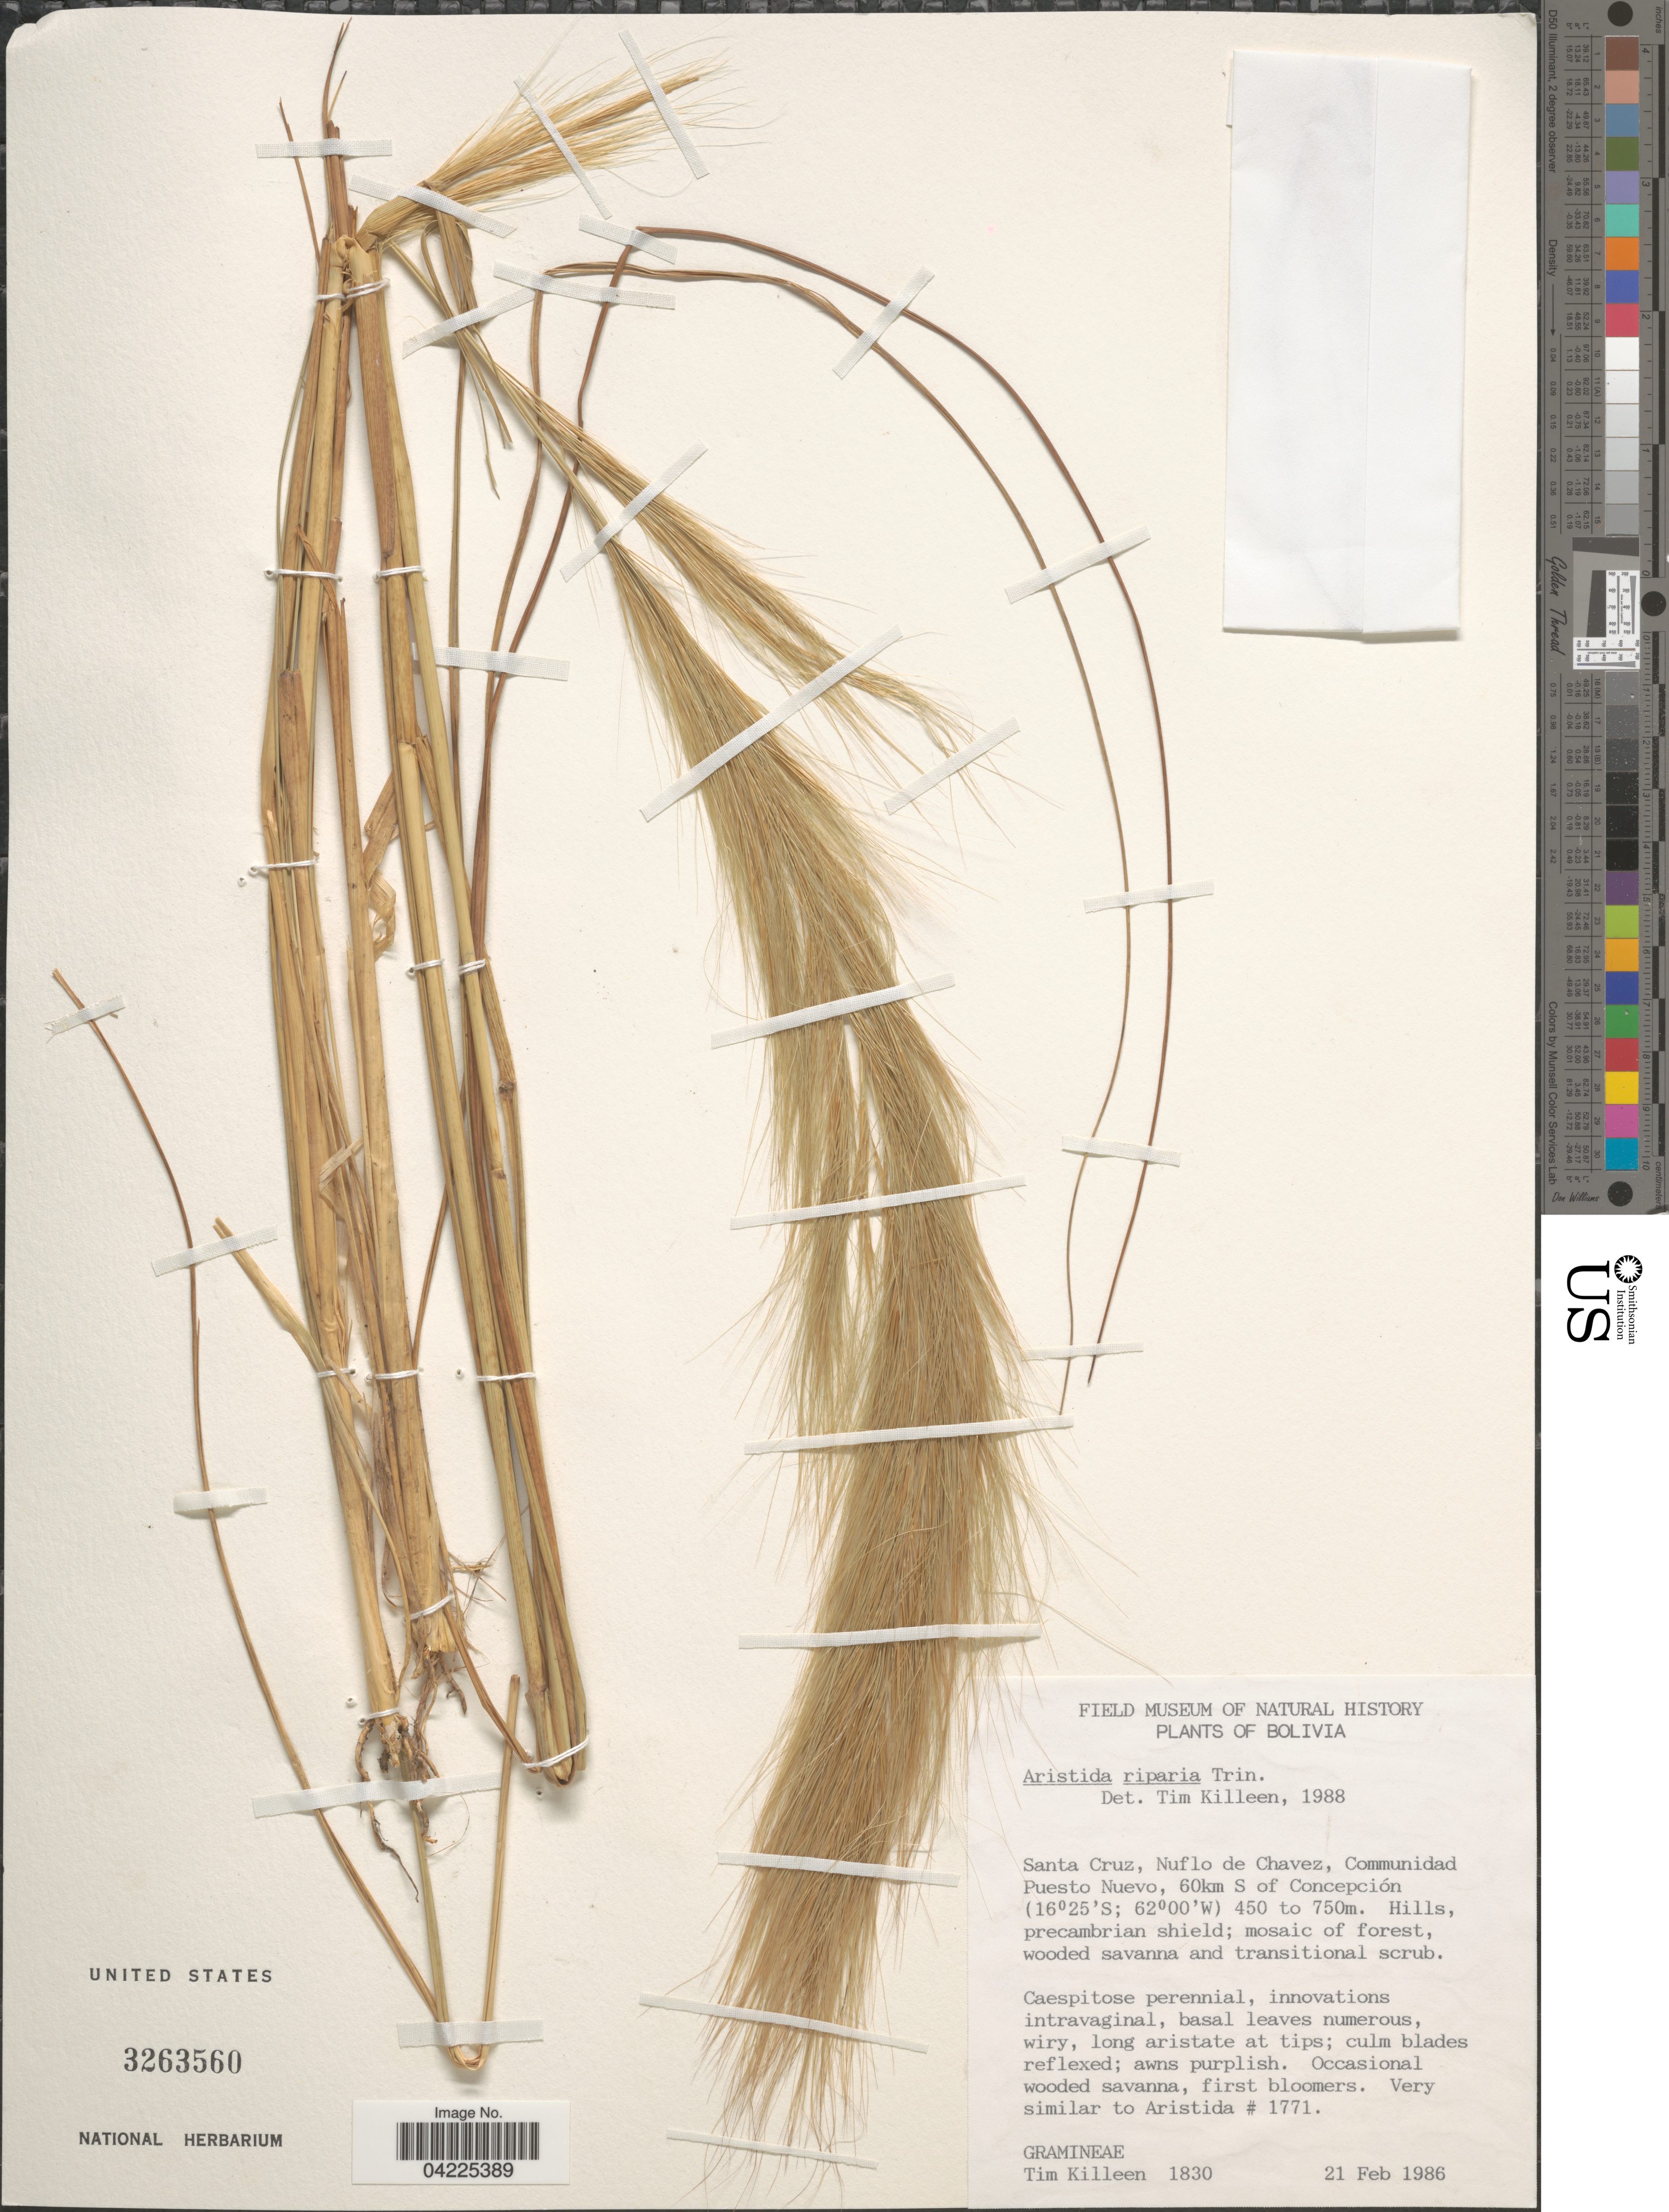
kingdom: Plantae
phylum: Tracheophyta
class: Liliopsida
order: Poales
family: Poaceae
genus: Aristida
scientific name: Aristida riparia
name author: Trin.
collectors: T. J. Killeen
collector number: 1830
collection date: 1986-02-21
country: Bolivia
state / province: Santa Cruz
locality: Santa Cruz, Nuflo de Chavez, Communidad Puesto Nuevo, 60km S of Concepción.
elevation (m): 450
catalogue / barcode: US 3263560